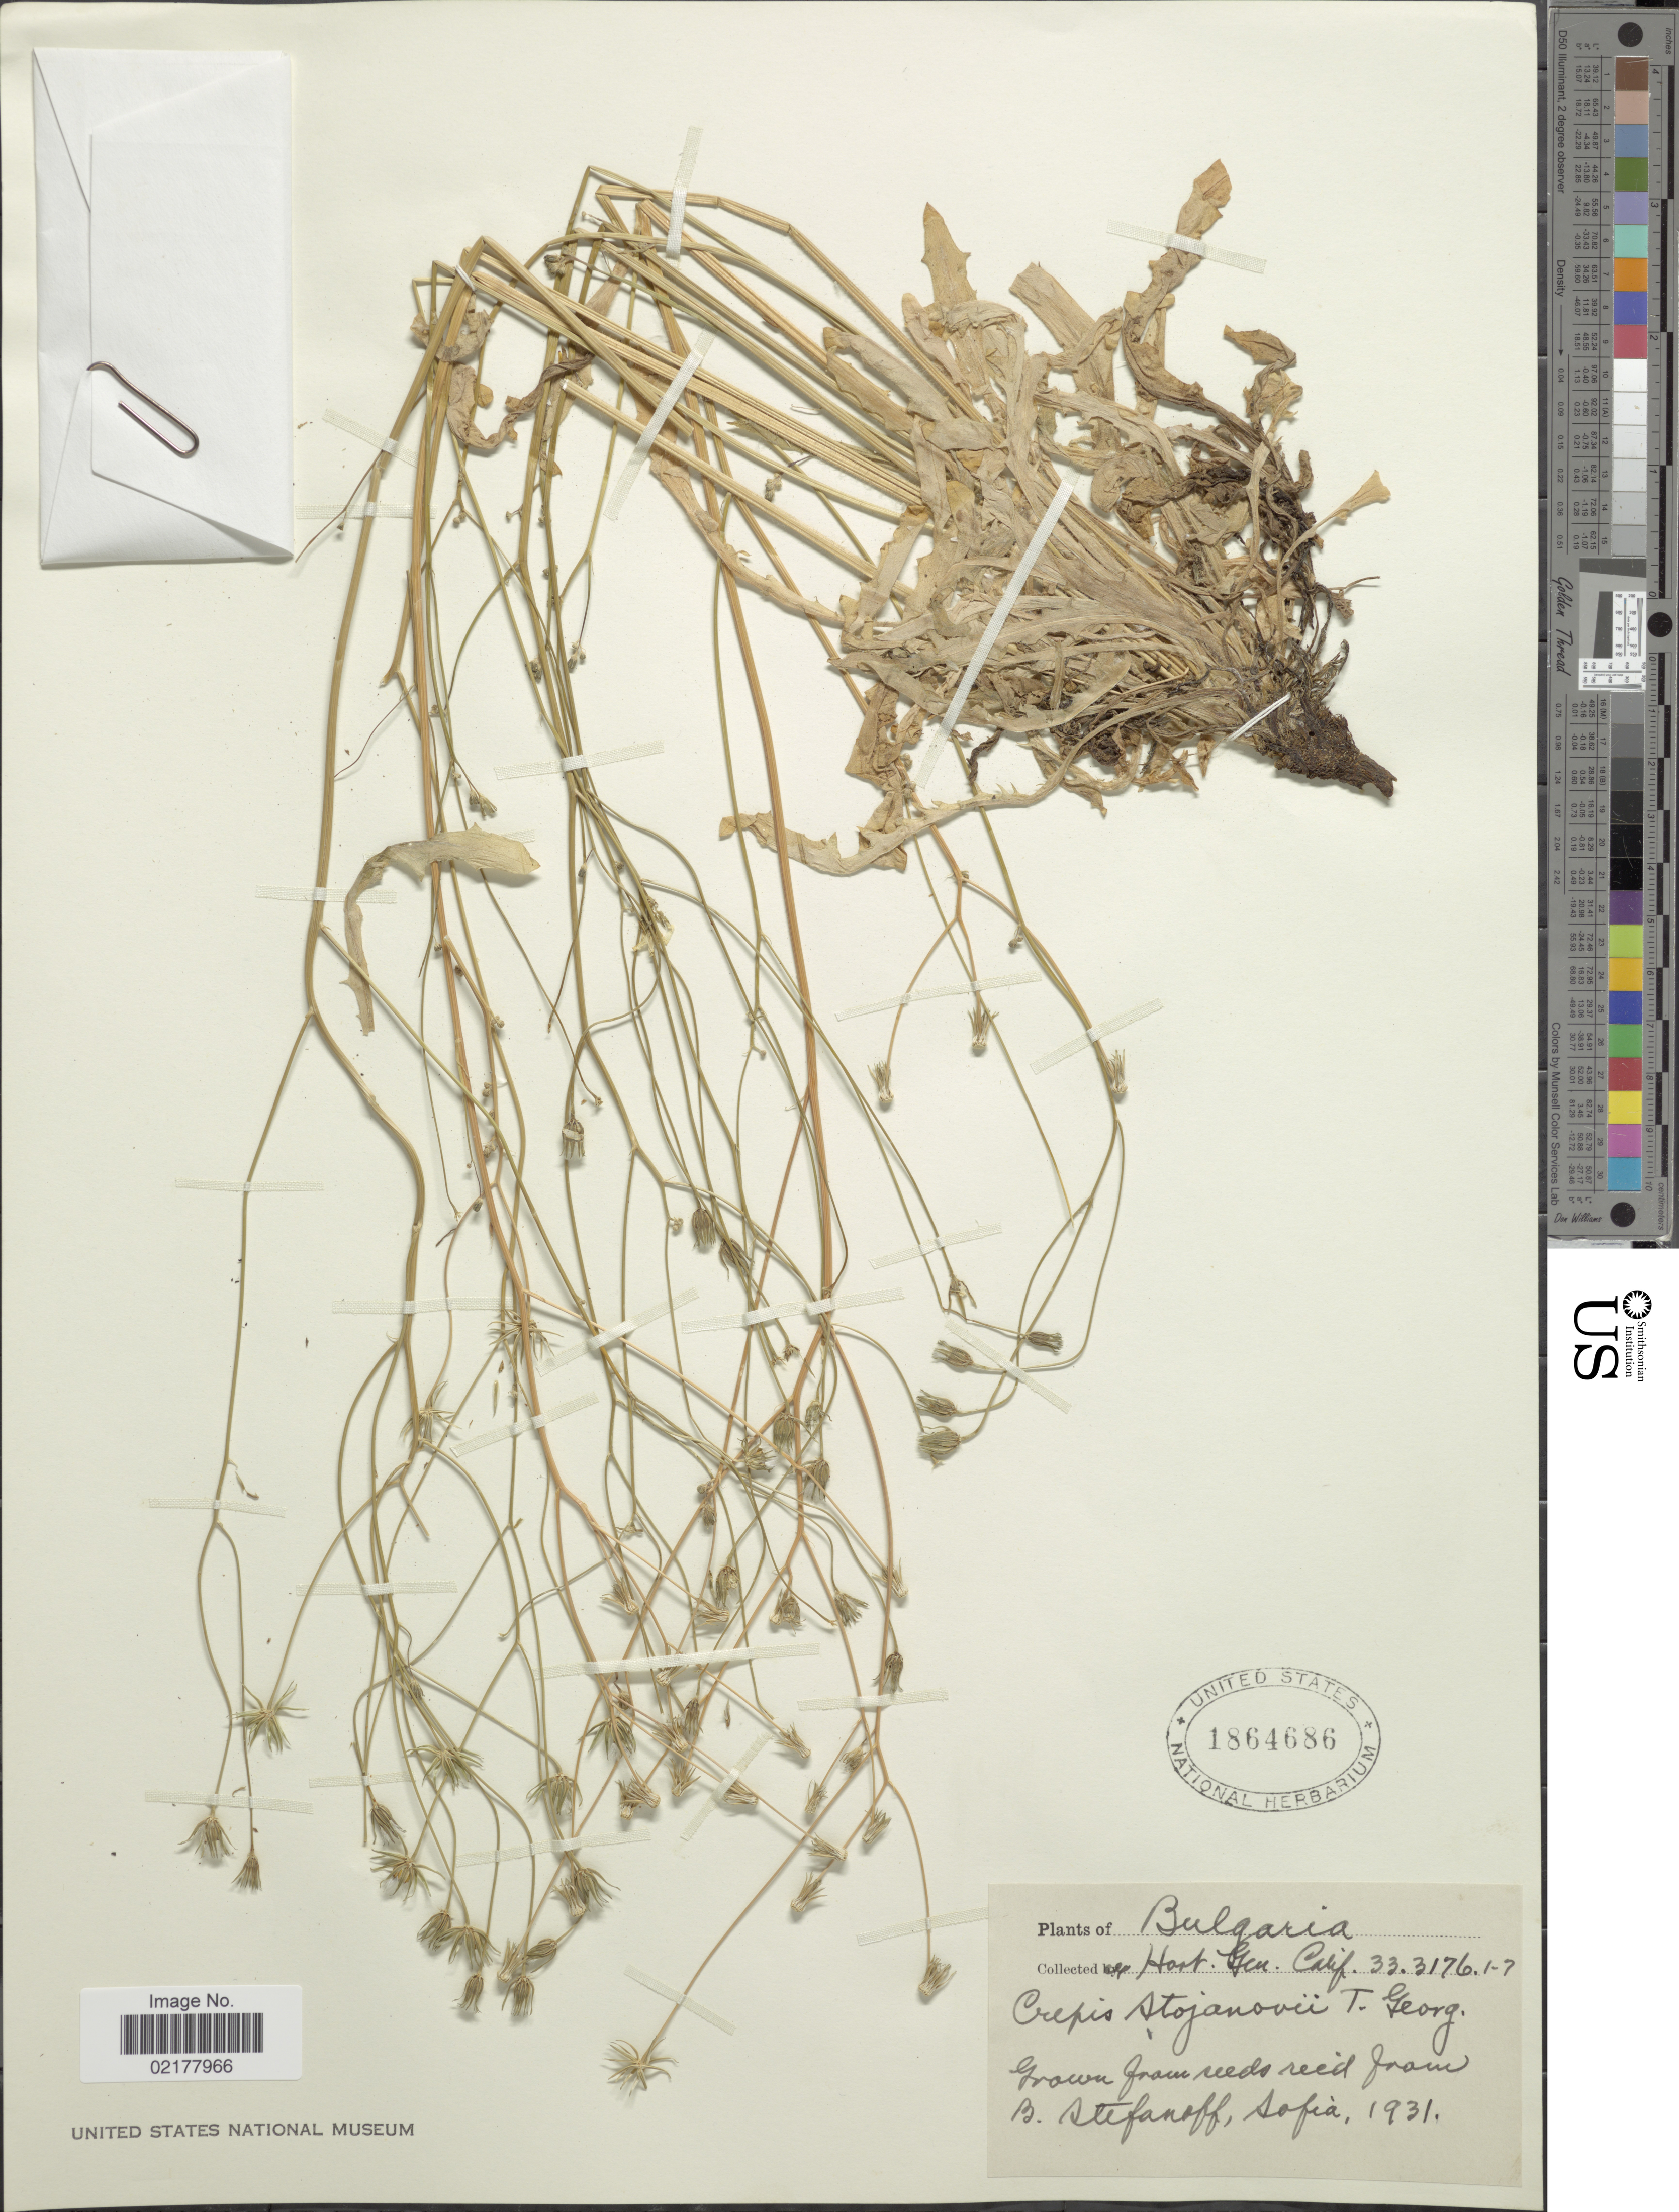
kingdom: Plantae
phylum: Tracheophyta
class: Magnoliopsida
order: Asterales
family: Asteraceae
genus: Crepis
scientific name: Crepis stojanovii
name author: T. Georgiev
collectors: Hort. Gen. Calif.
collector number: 3331761-7?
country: Bulgaria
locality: Bulgaria [unsure placement]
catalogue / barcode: US 1864686